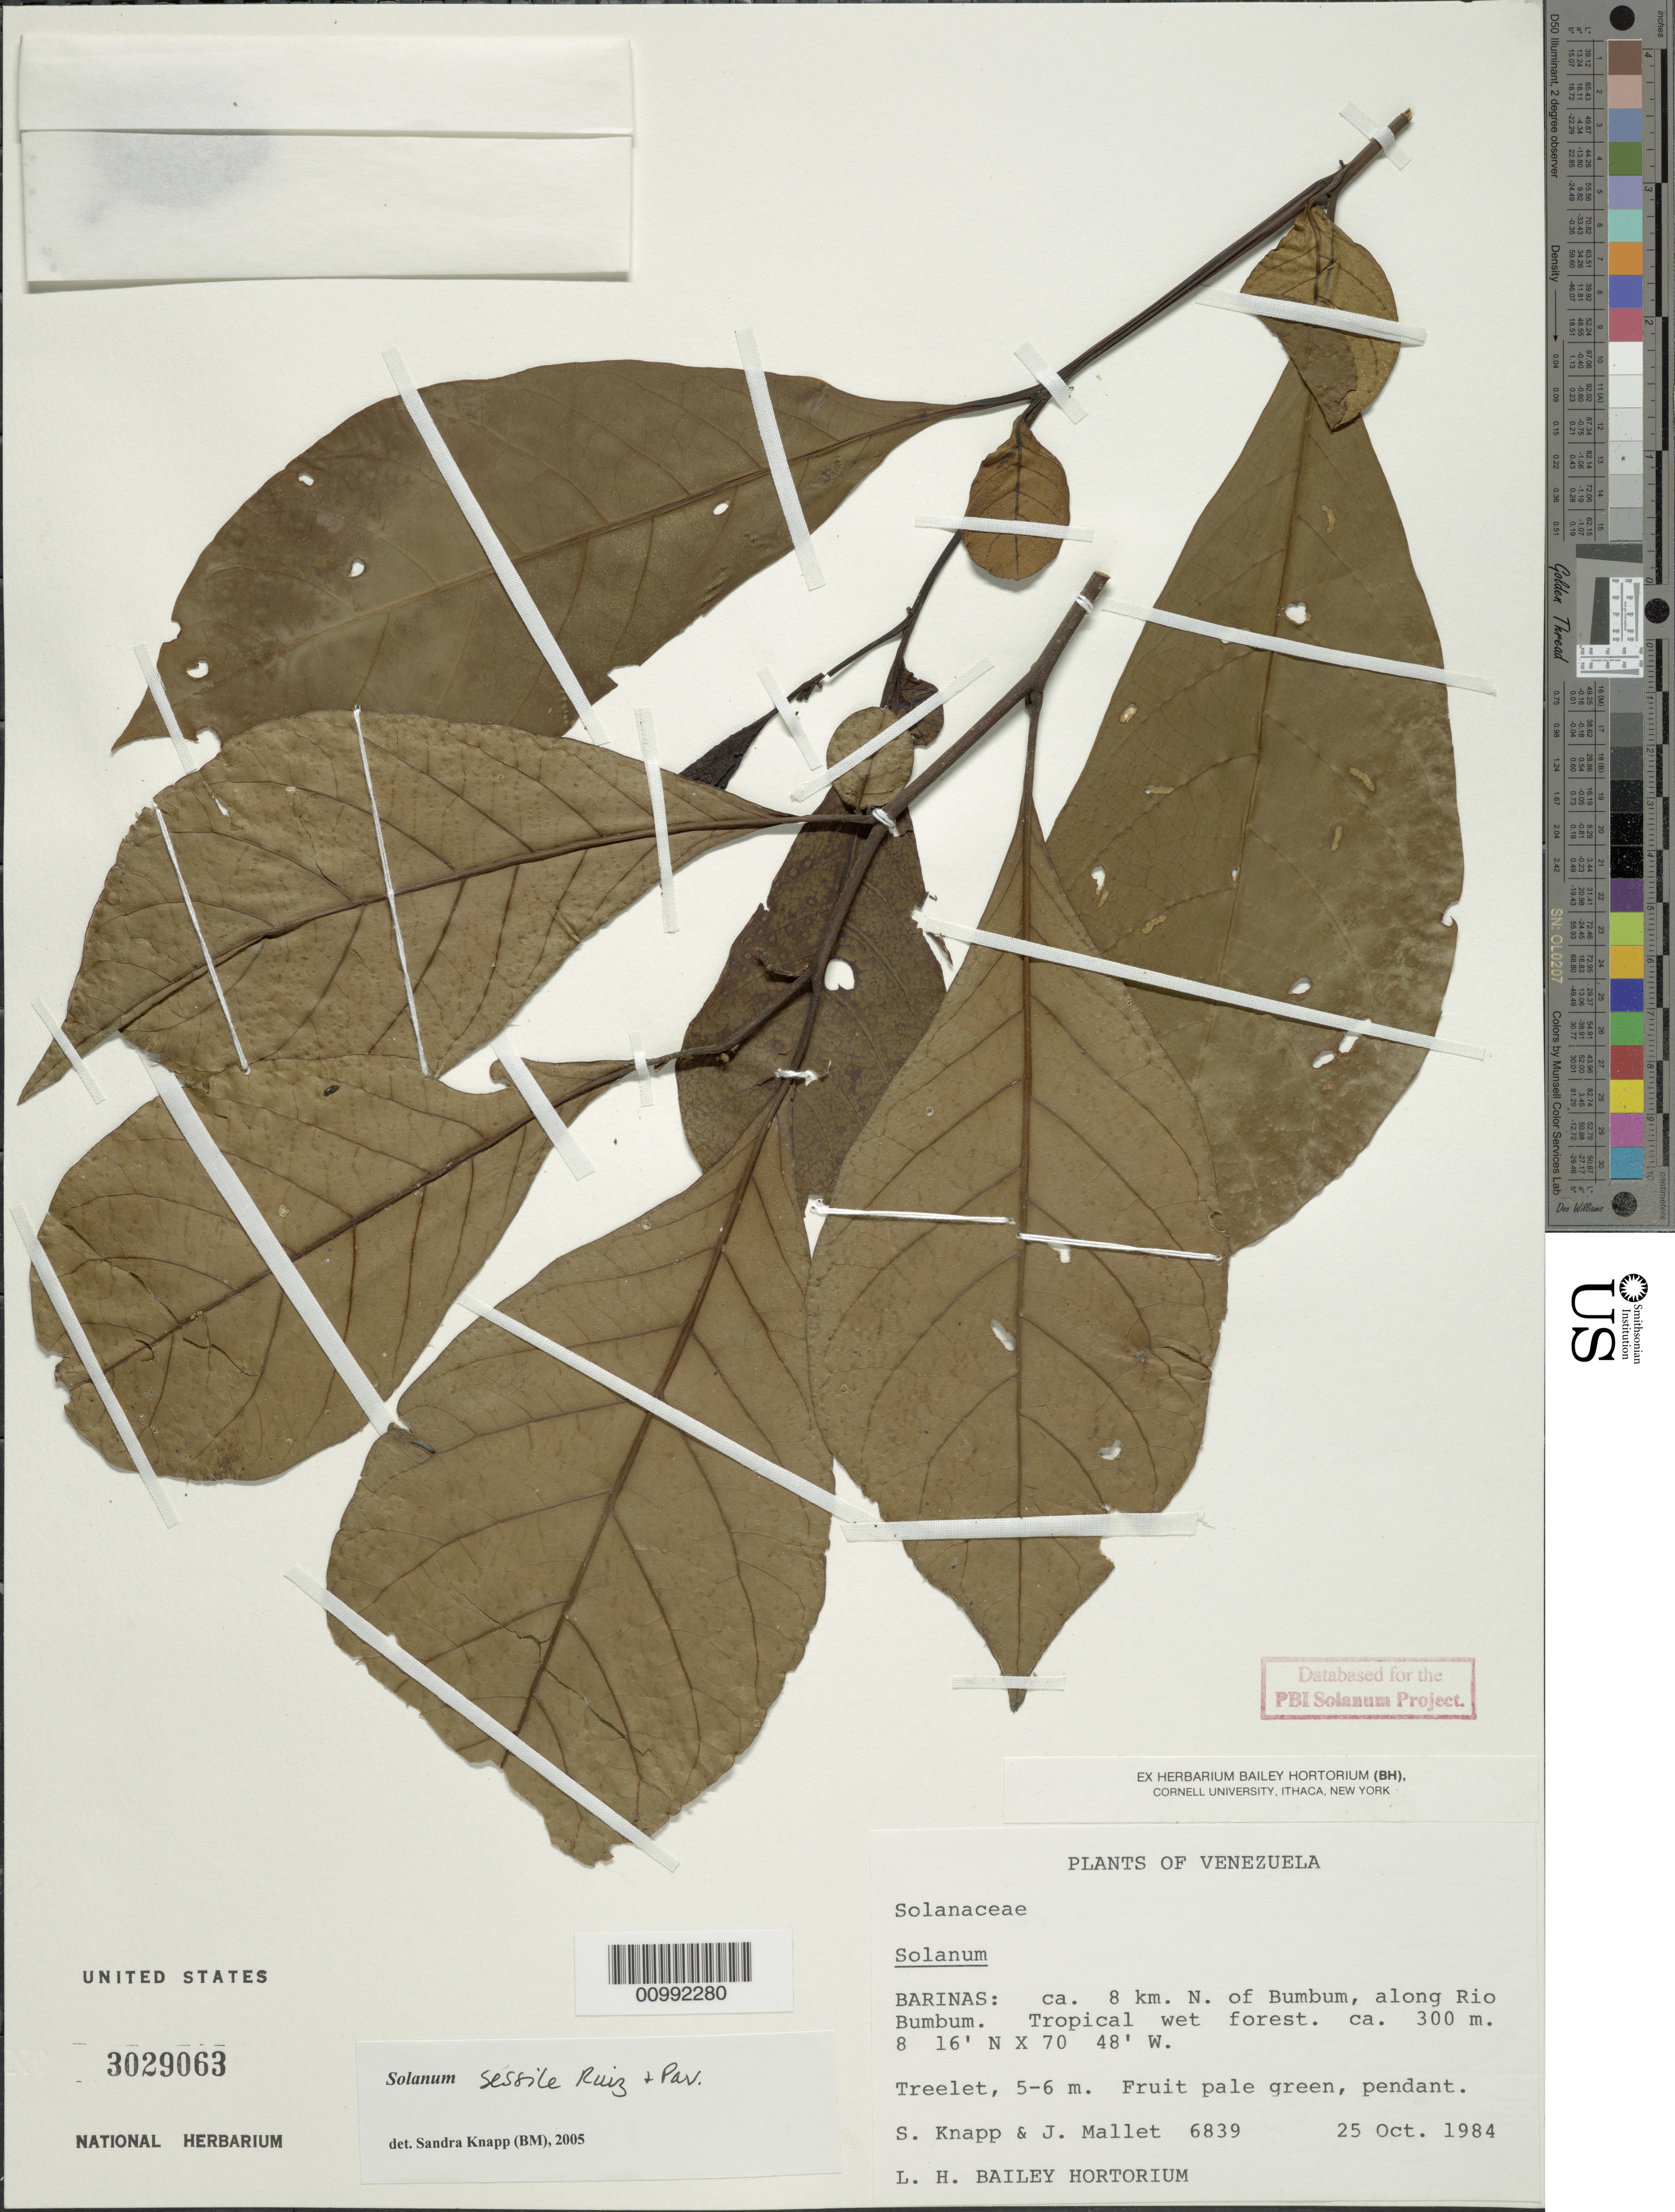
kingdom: Plantae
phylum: Tracheophyta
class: Magnoliopsida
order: Solanales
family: Solanaceae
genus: Solanum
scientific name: Solanum sessile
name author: Ruiz & Pav.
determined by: Knapp, S. D.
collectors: S. Knapp & J. Mallet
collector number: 6839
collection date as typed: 25 Oct 1984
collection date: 1984-10-25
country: Venezuela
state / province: Barinas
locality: ca. 8 km N of Bumbum, along Río Bumbum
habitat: tropical wet forest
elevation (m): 300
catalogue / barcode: US 3029063